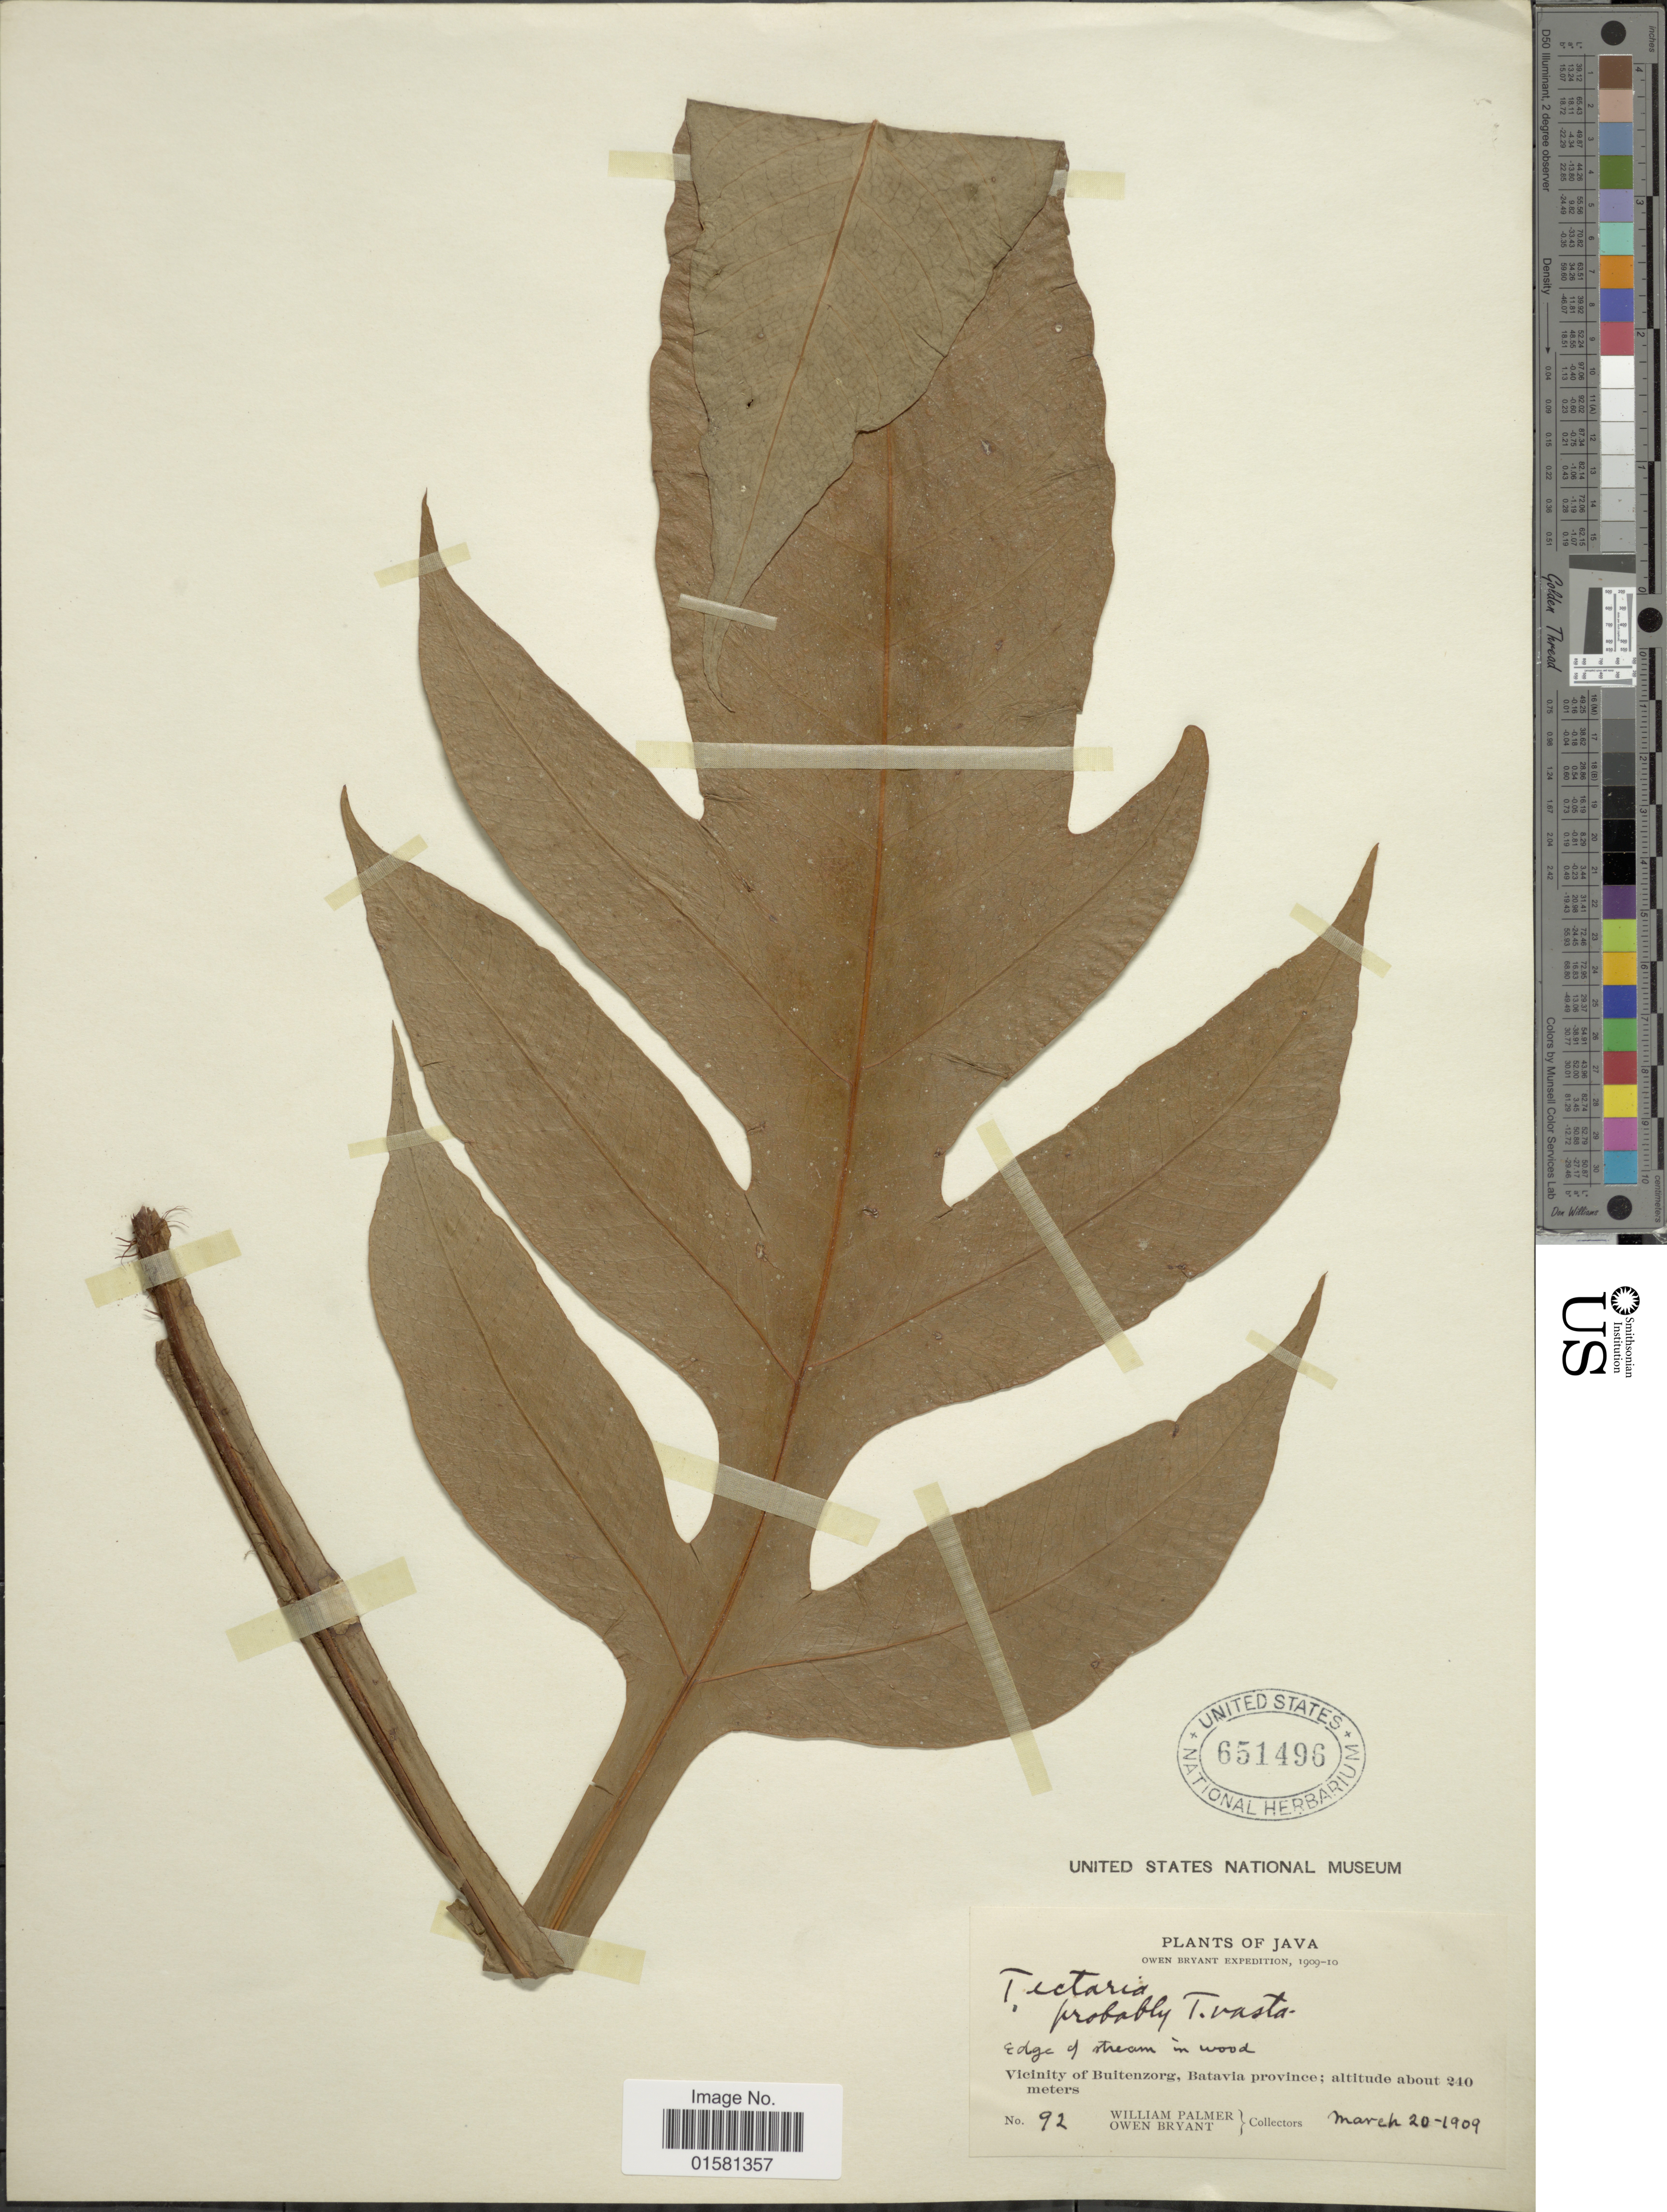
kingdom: Plantae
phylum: Tracheophyta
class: Polypodiopsida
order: Polypodiales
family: Tectariaceae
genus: Tectaria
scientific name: Tectaria vasta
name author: (Bedd.) Copel.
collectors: W. Palmer & O. Bryant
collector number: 92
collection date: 1909-03-20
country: Indonesia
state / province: Java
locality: Java, vicinity of Buitenzorg, Batavia province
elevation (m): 240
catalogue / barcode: US 651496